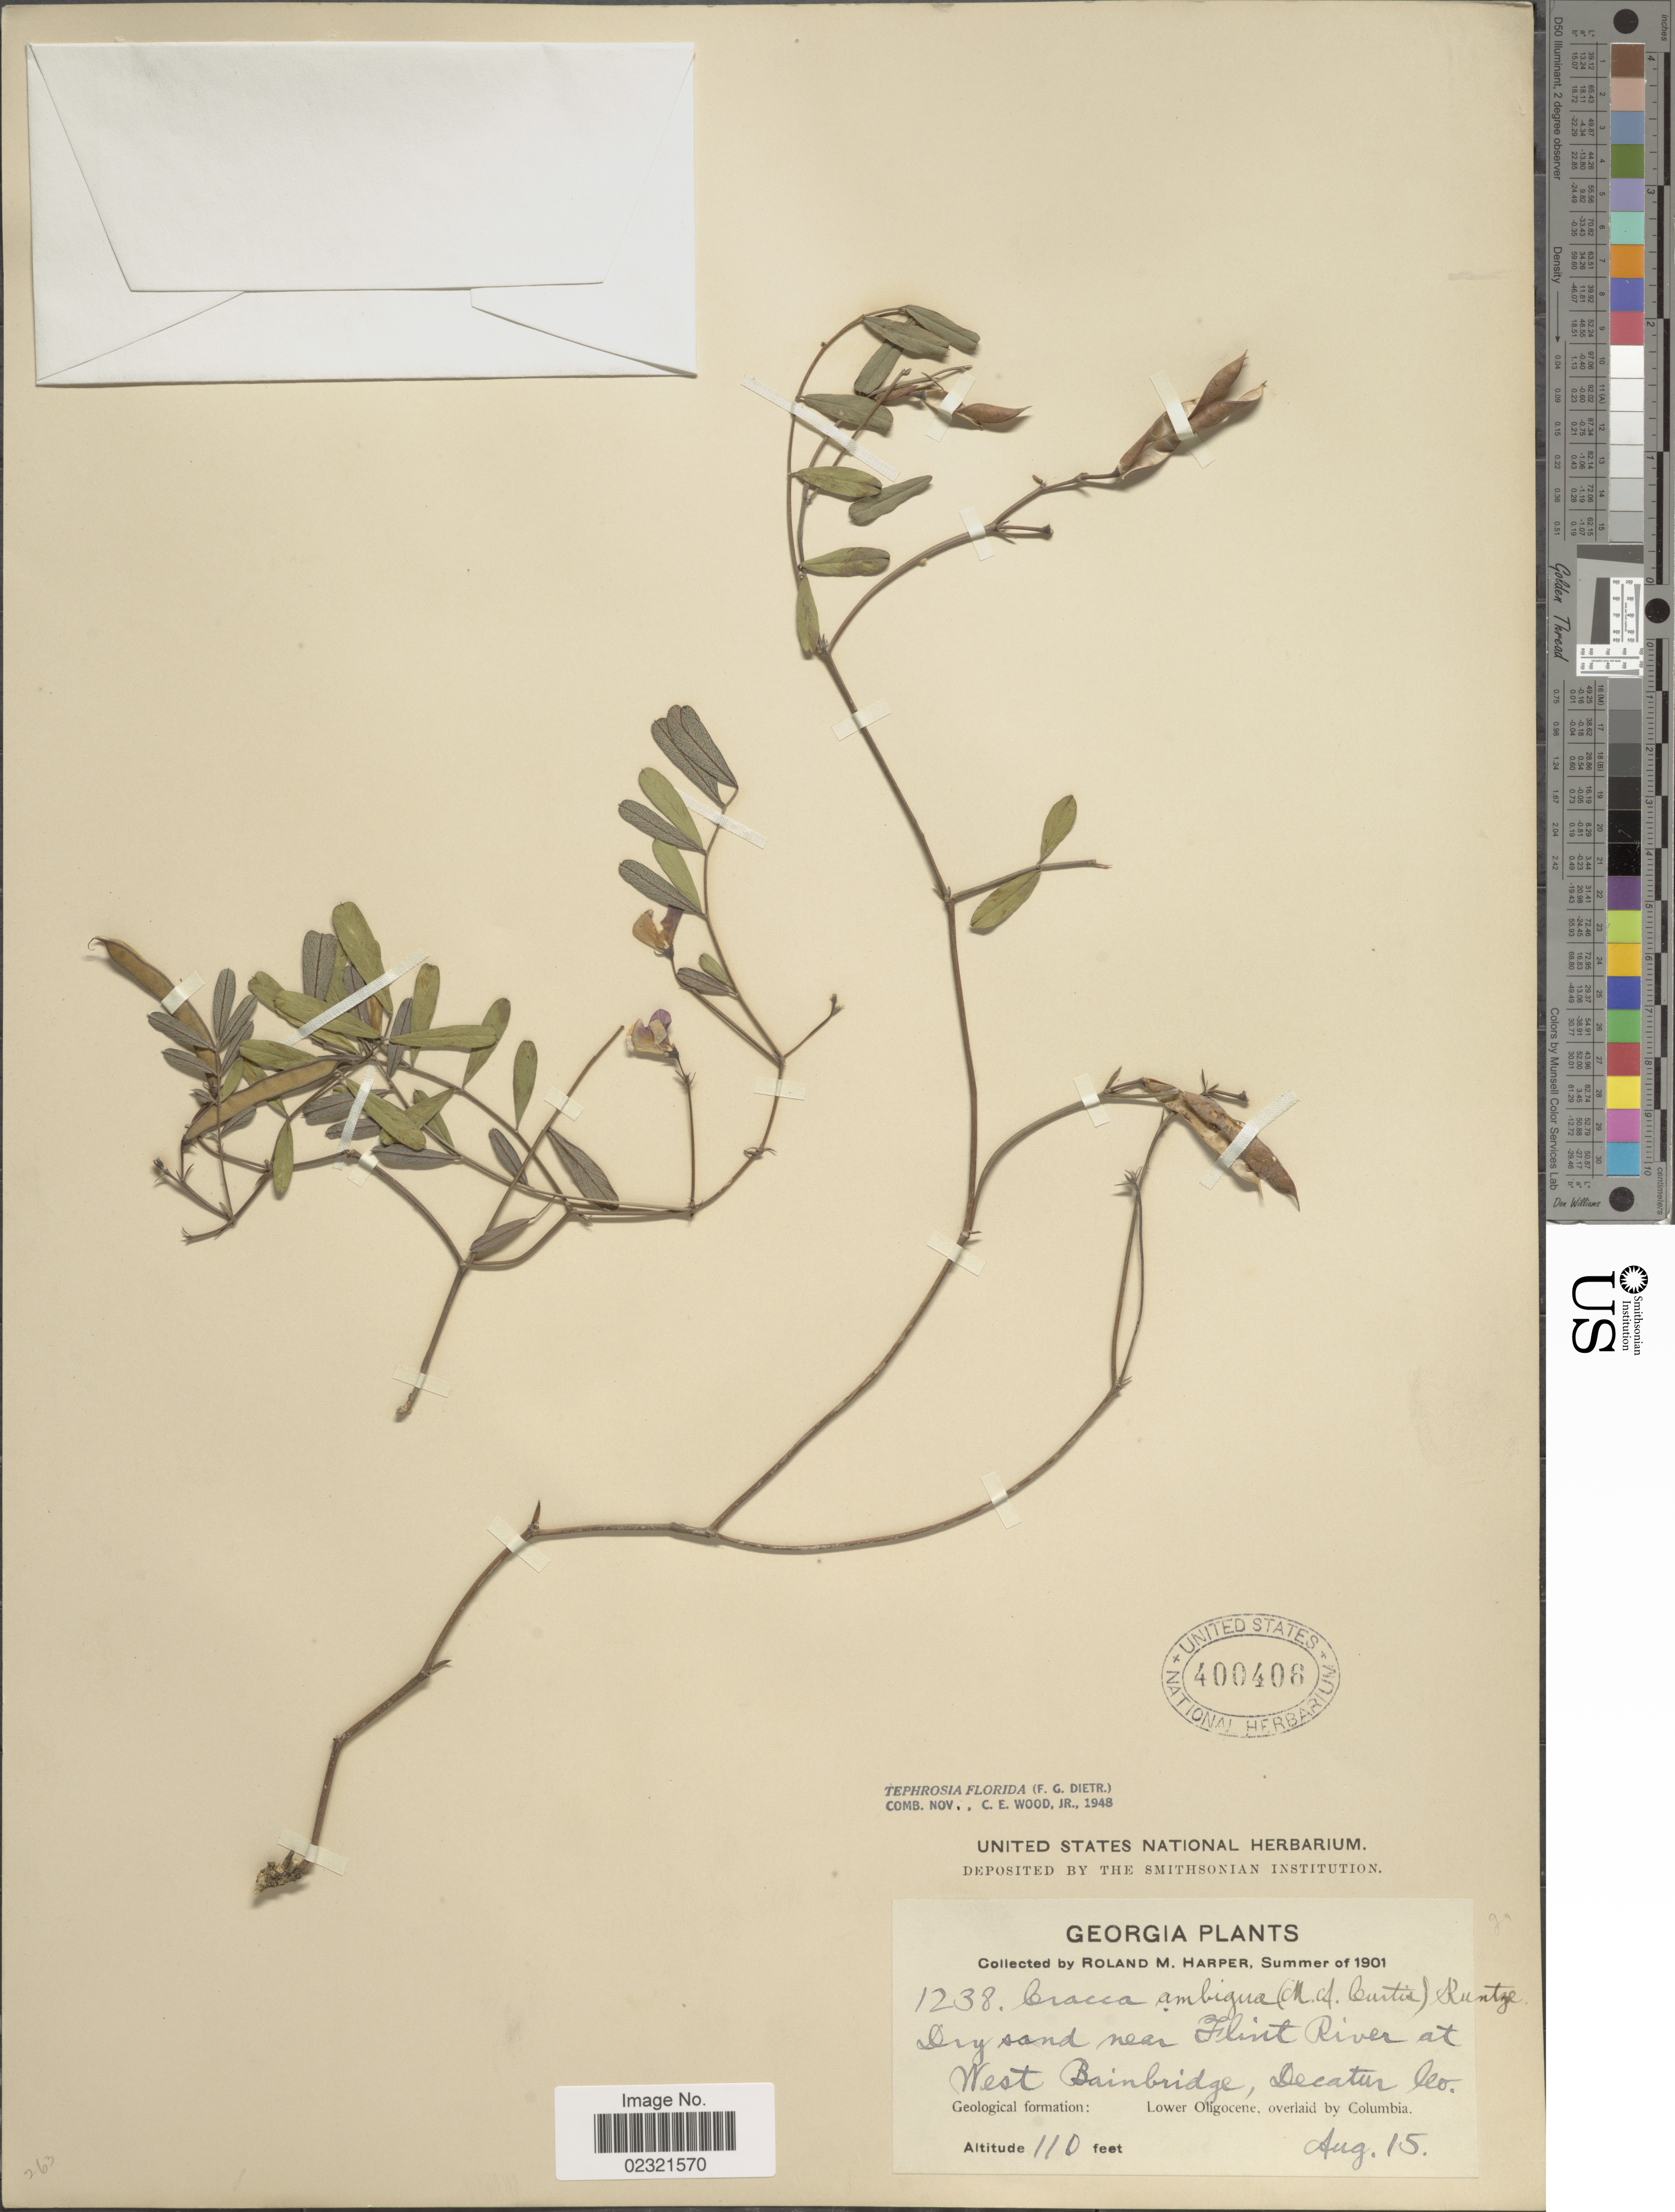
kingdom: Plantae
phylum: Tracheophyta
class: Magnoliopsida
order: Fabales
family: Fabaceae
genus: Tephrosia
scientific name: Tephrosia florida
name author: (Dietr.) C.E. Wood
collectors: R. M. Harper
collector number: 1238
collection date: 1901-08-15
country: United States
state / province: Georgia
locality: Dry sand near Flint River at West Bainbridge, Decatur Co.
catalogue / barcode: US 400406